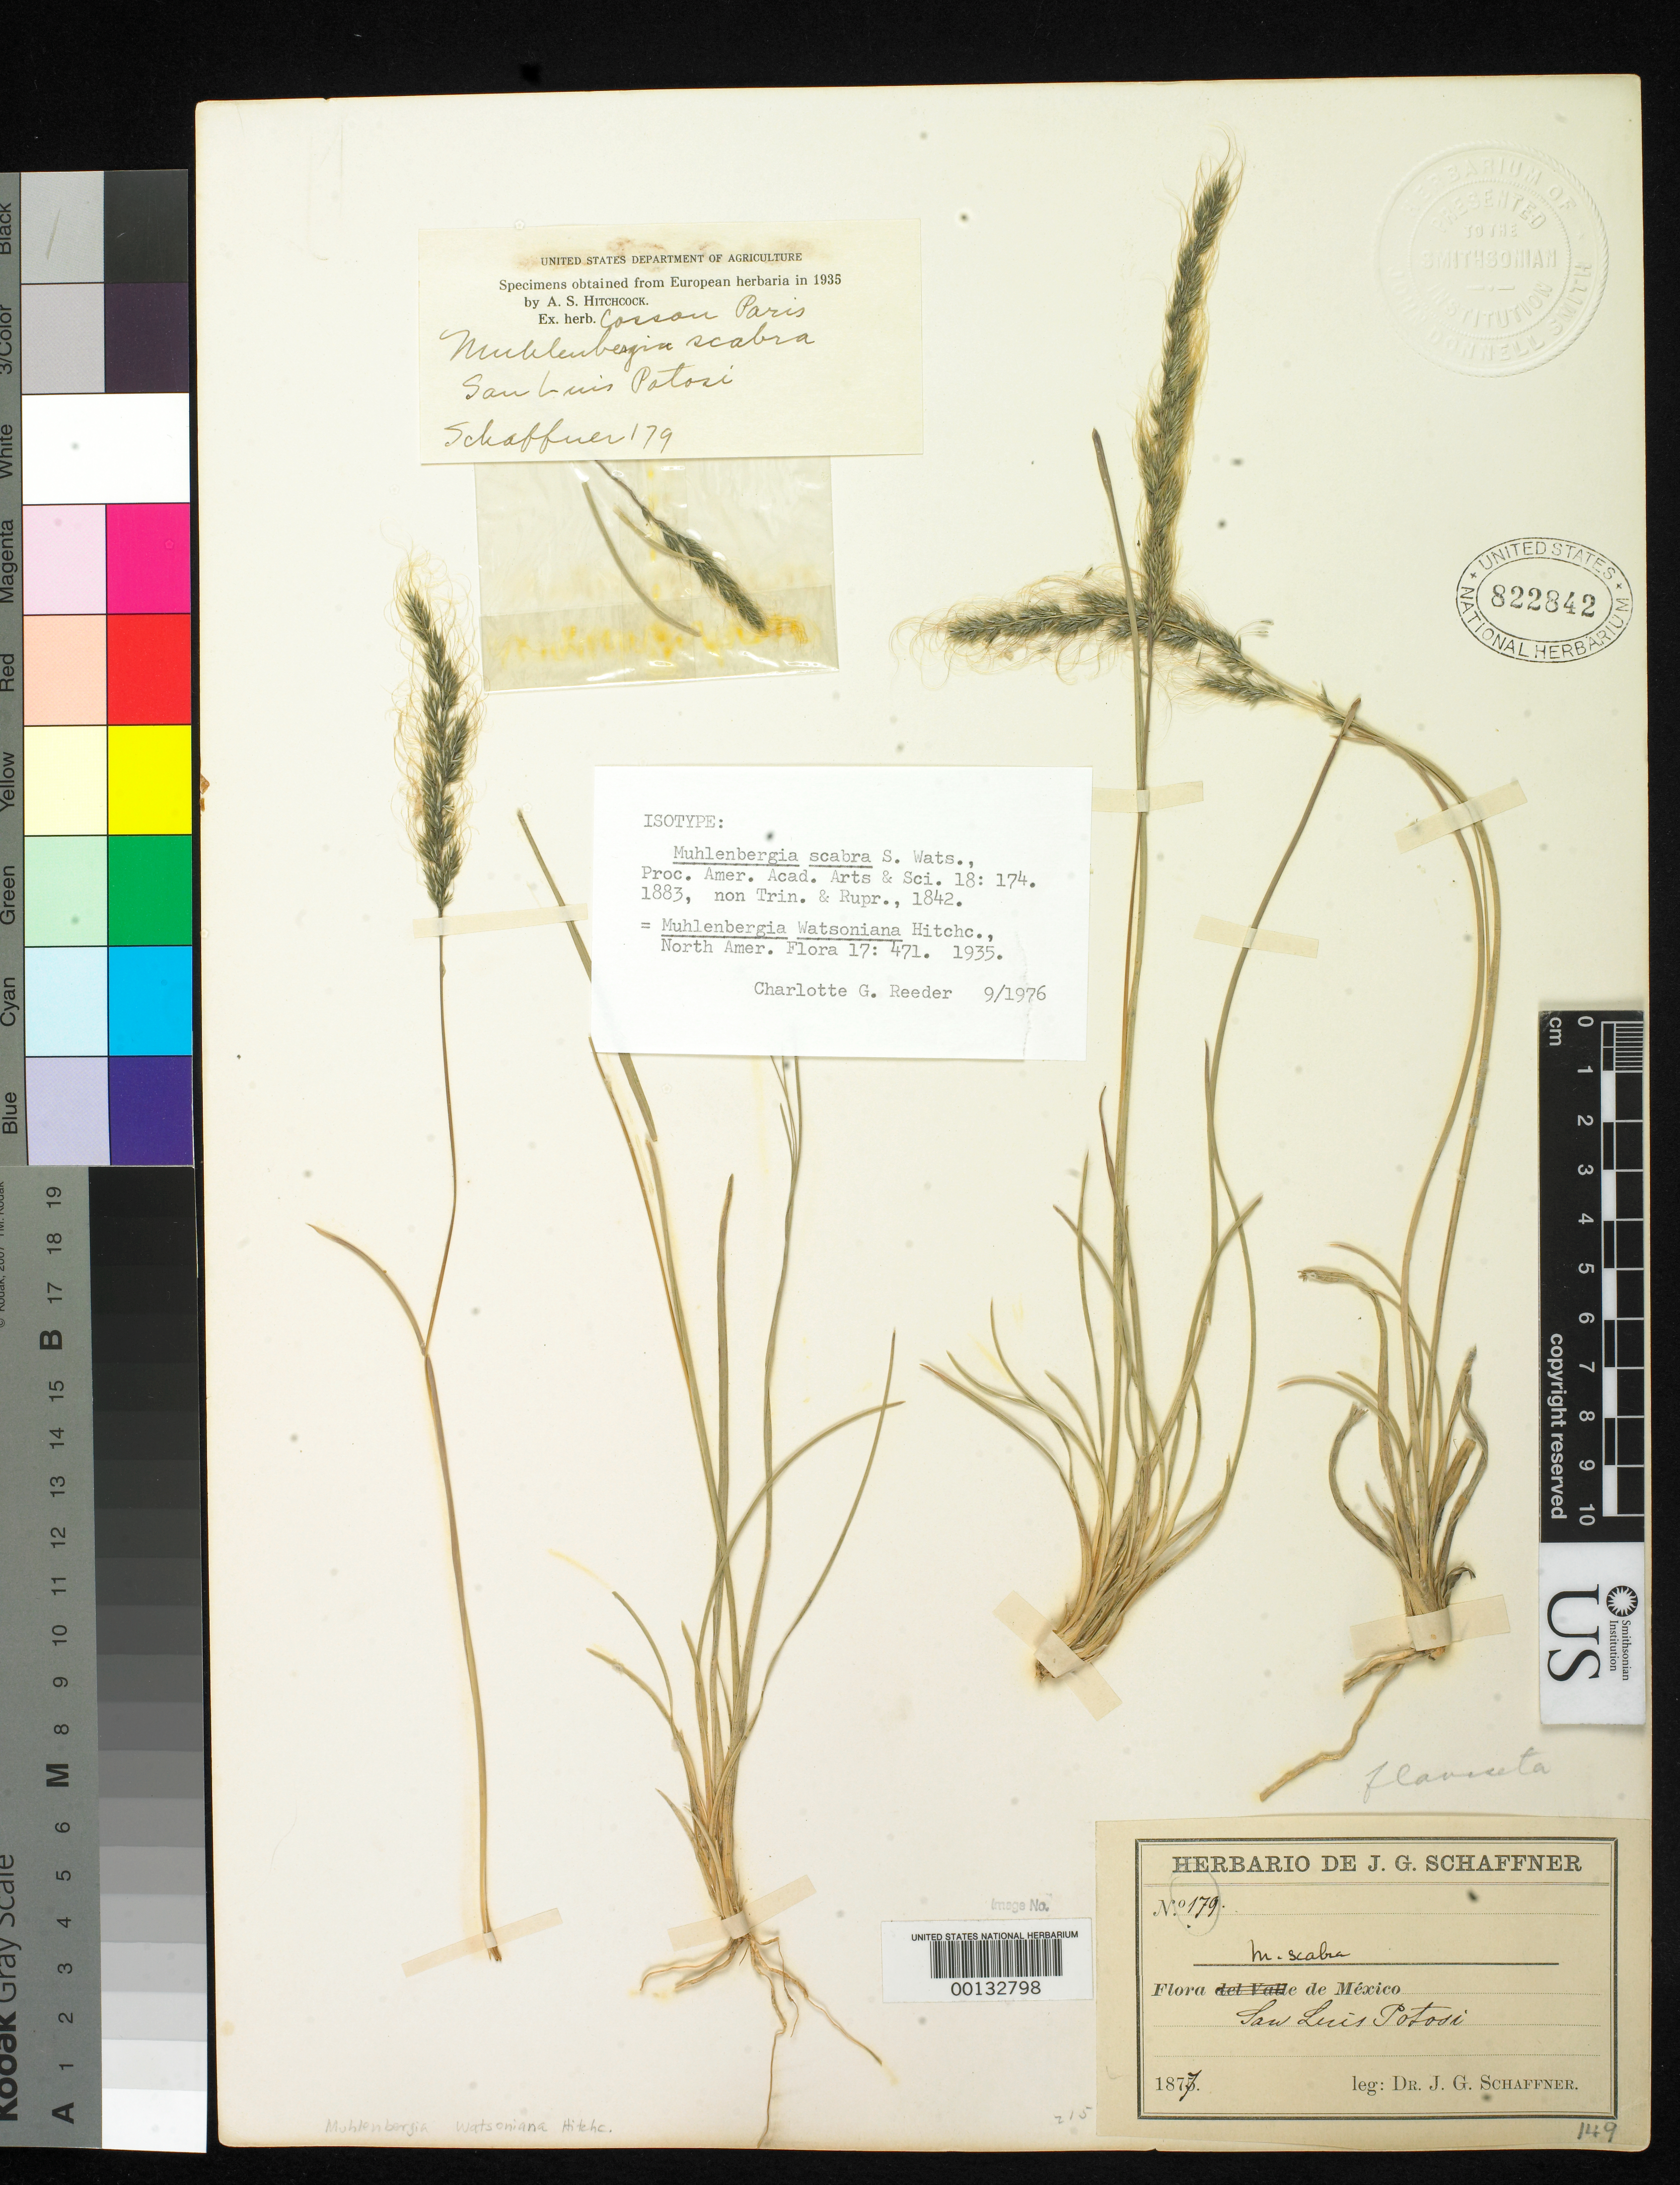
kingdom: Plantae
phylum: Tracheophyta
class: Liliopsida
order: Poales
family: Poaceae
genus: Muhlenbergia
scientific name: Muhlenbergia scabra S. Watson, nom. illeg.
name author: S. Watson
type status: Isotype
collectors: J. G. Schaffner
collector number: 1067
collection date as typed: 1887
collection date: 1887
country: Mexico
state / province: San Luis Potosi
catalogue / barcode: US 822842